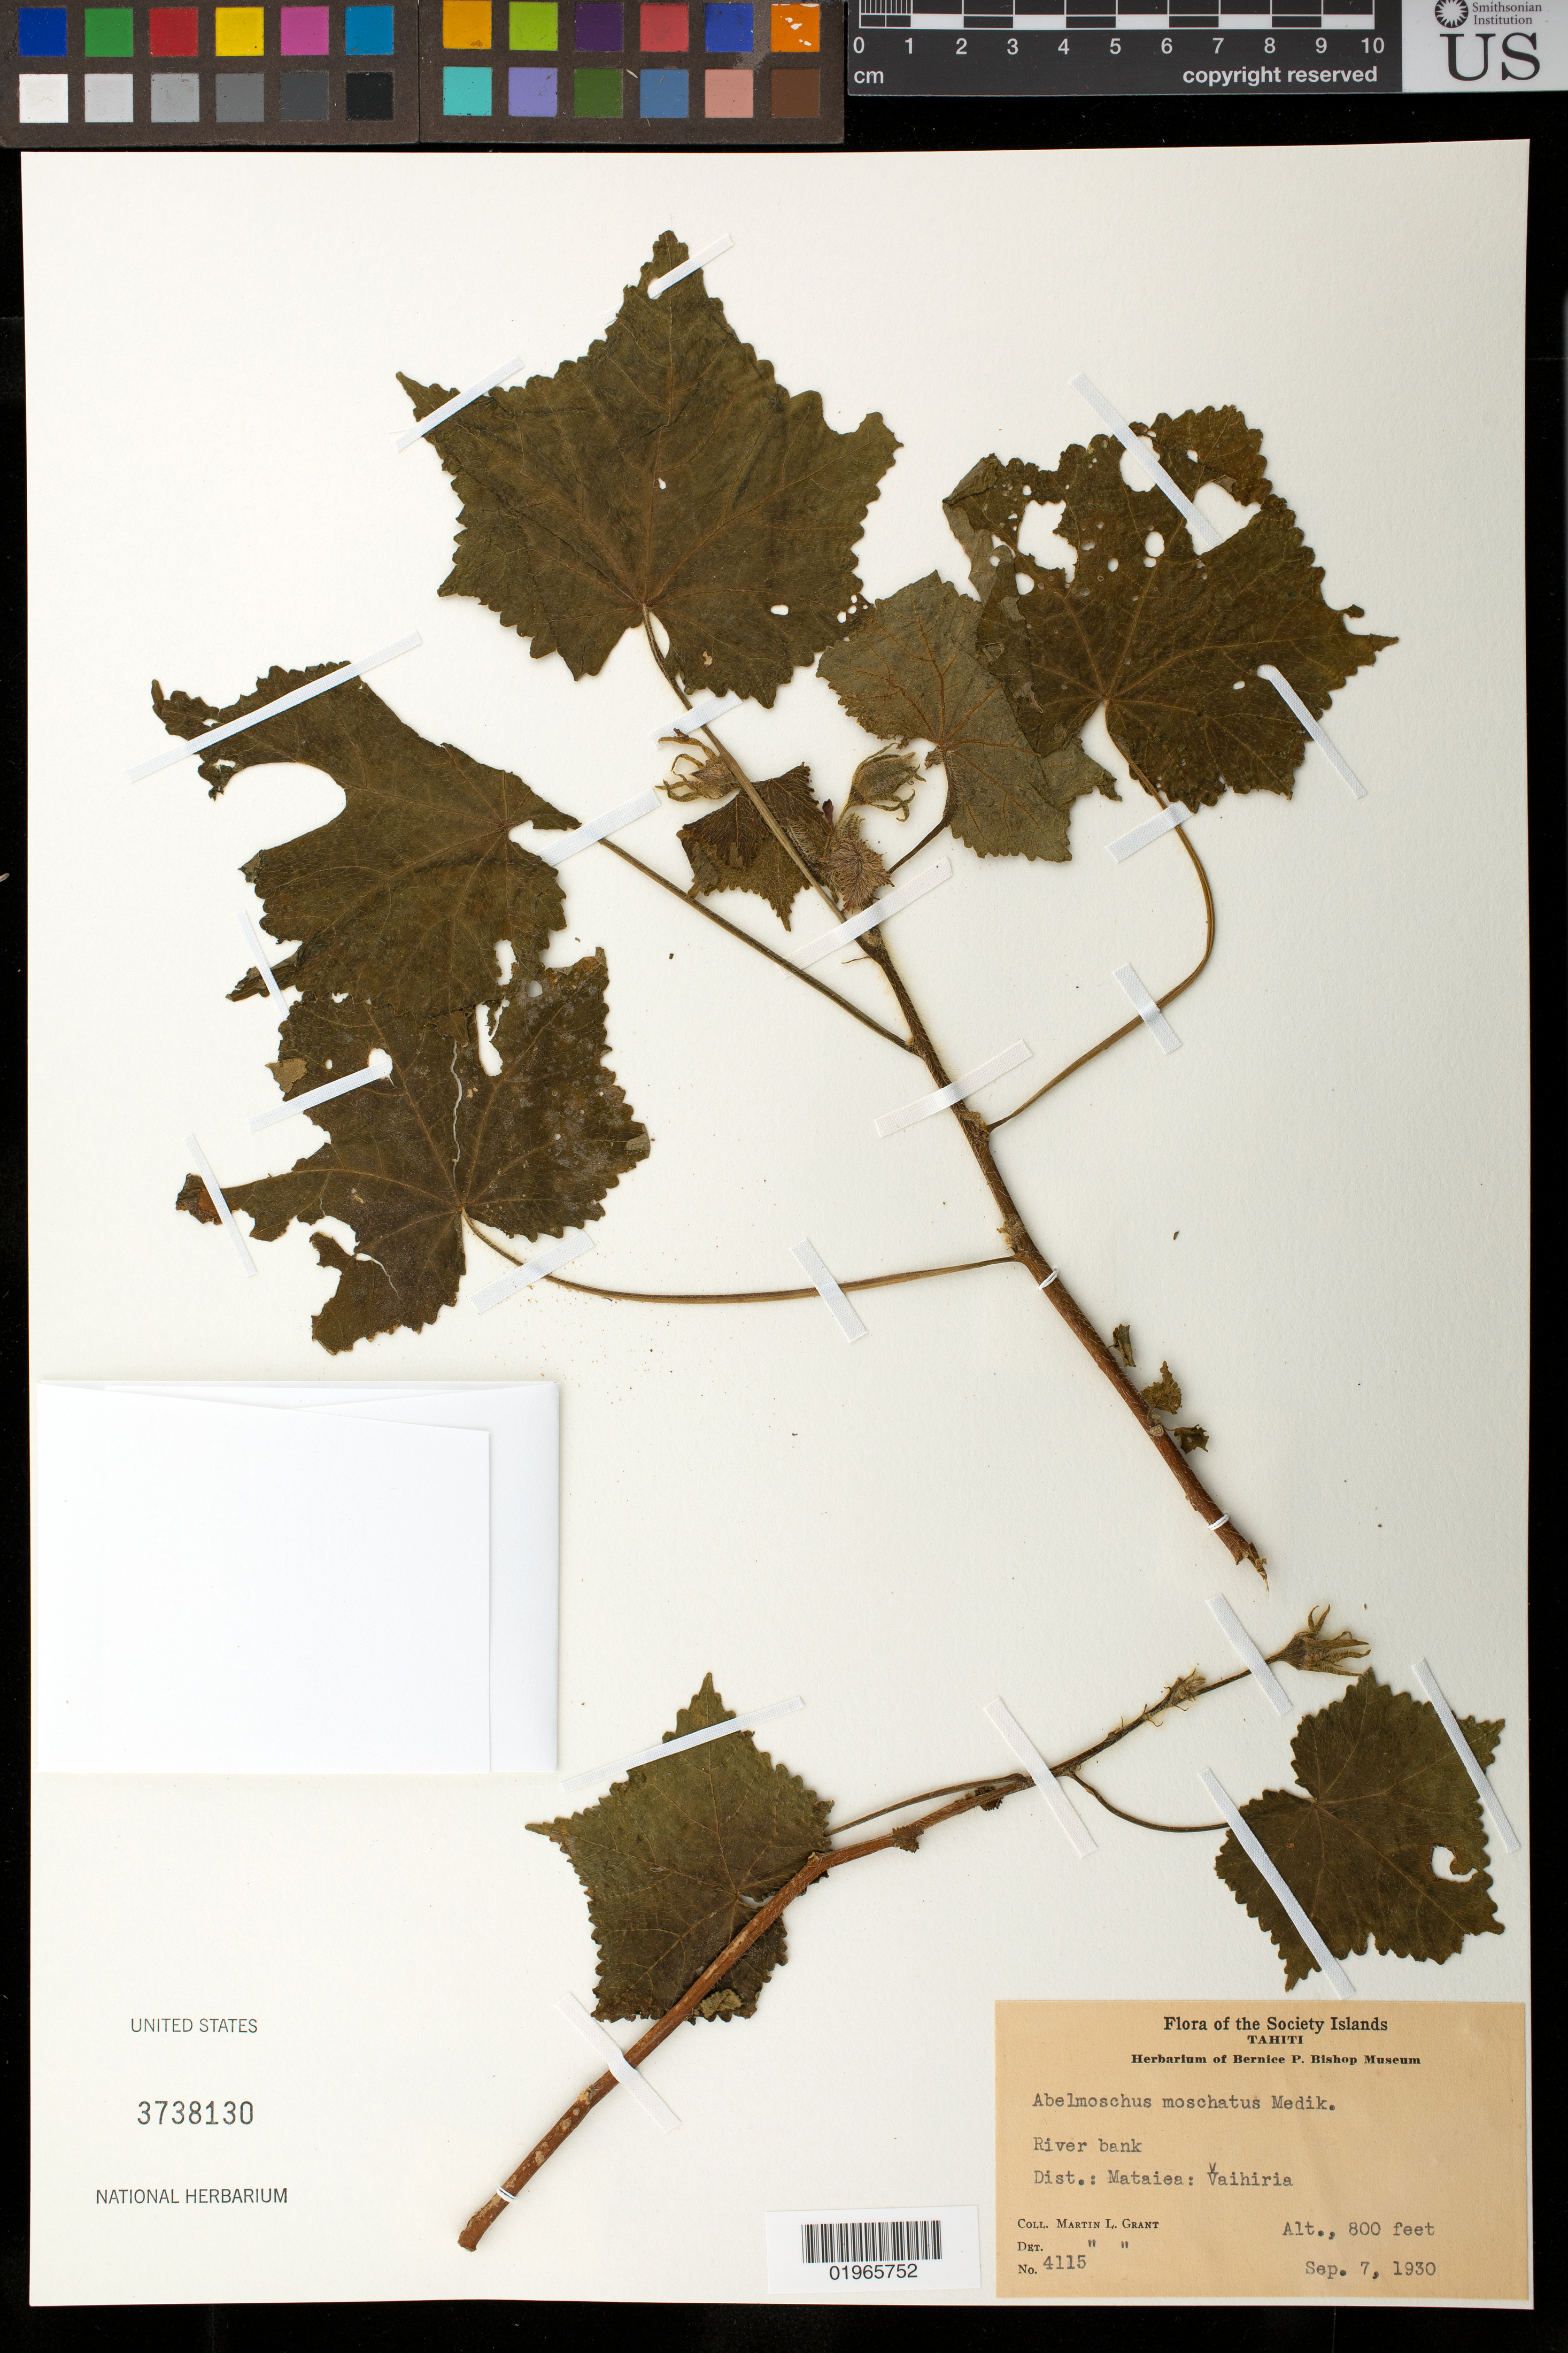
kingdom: Plantae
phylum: Tracheophyta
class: Magnoliopsida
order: Malvales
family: Malvaceae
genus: Abelmoschus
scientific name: Abelmoschus moschatus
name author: Medik.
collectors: M. L. Grant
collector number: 4115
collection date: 1930-09-07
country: French Polynesia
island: Tahiti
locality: Tahiti, District: Mataiea, Vaihiria.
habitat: River bank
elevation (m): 244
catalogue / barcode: US 3738130